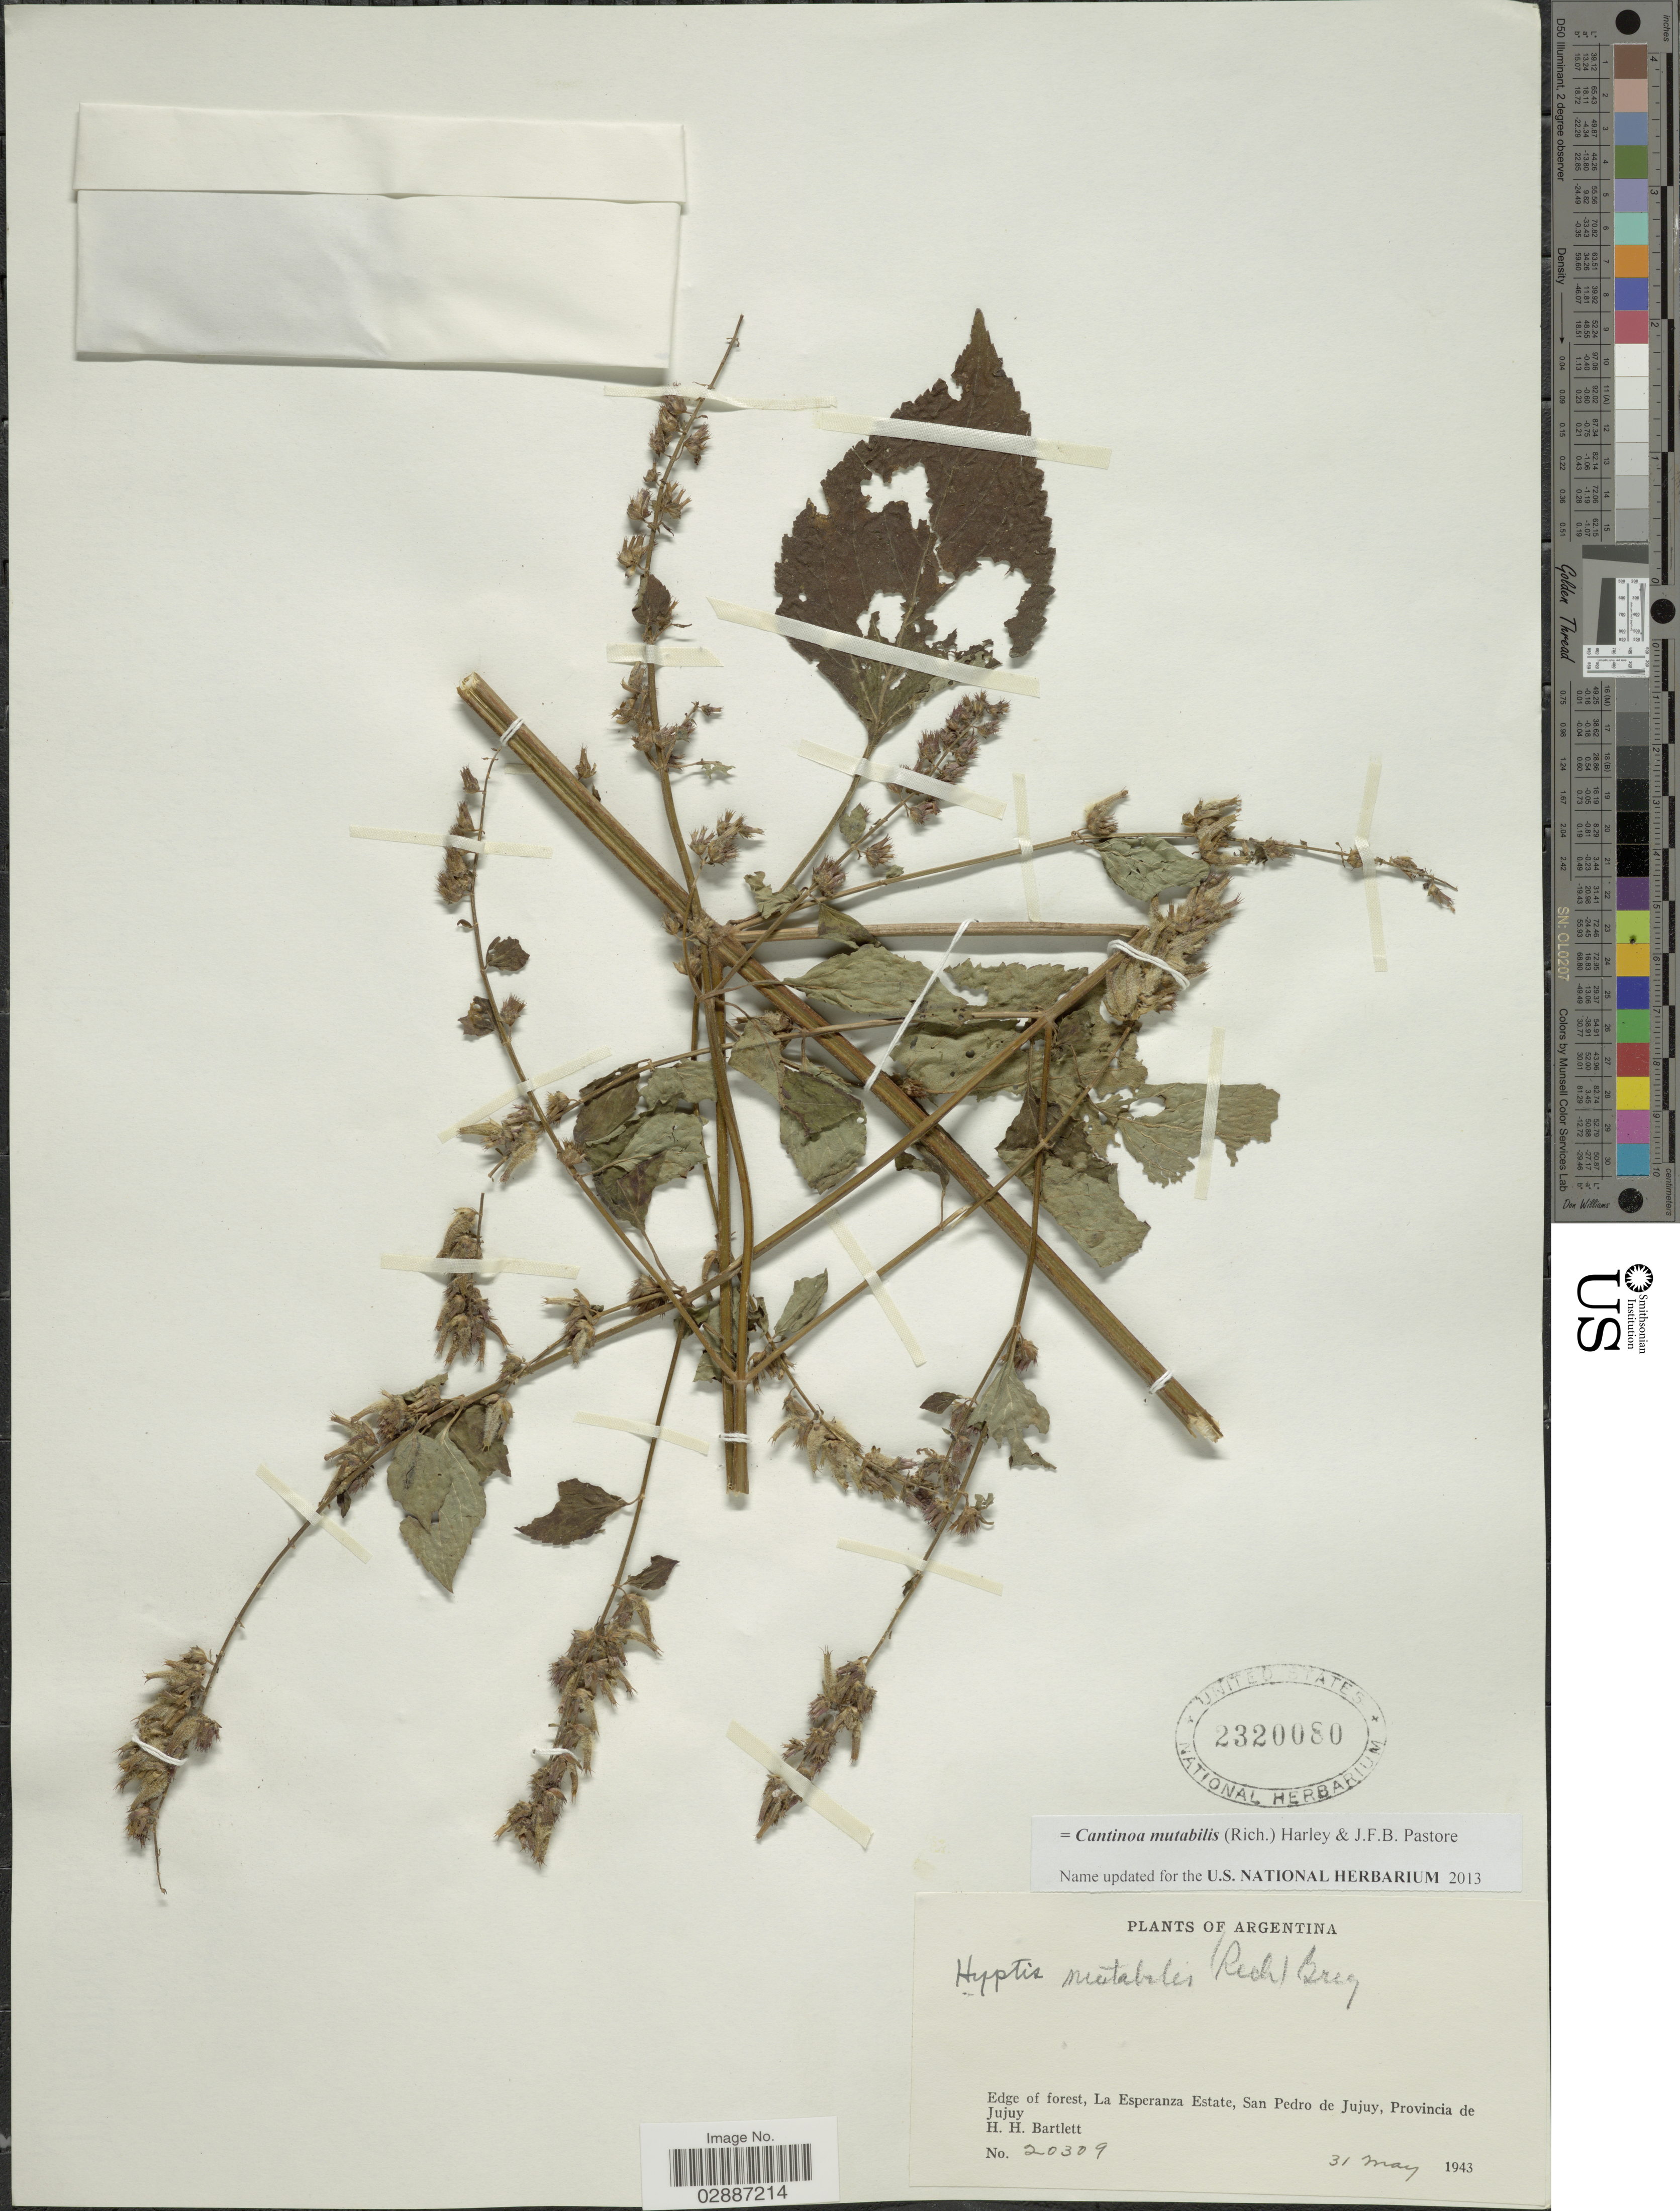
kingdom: Plantae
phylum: Tracheophyta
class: Magnoliopsida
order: Lamiales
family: Lamiaceae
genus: Cantinoa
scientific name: Cantinoa mutabilis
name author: (Epling) Harley & J.F.B. Pastore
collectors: H. H. Bartlett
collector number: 20309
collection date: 1943-05-31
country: Argentina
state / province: Jujuy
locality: La Esperanza Estate, San Pedro de Jujuy.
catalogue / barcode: US 2320080